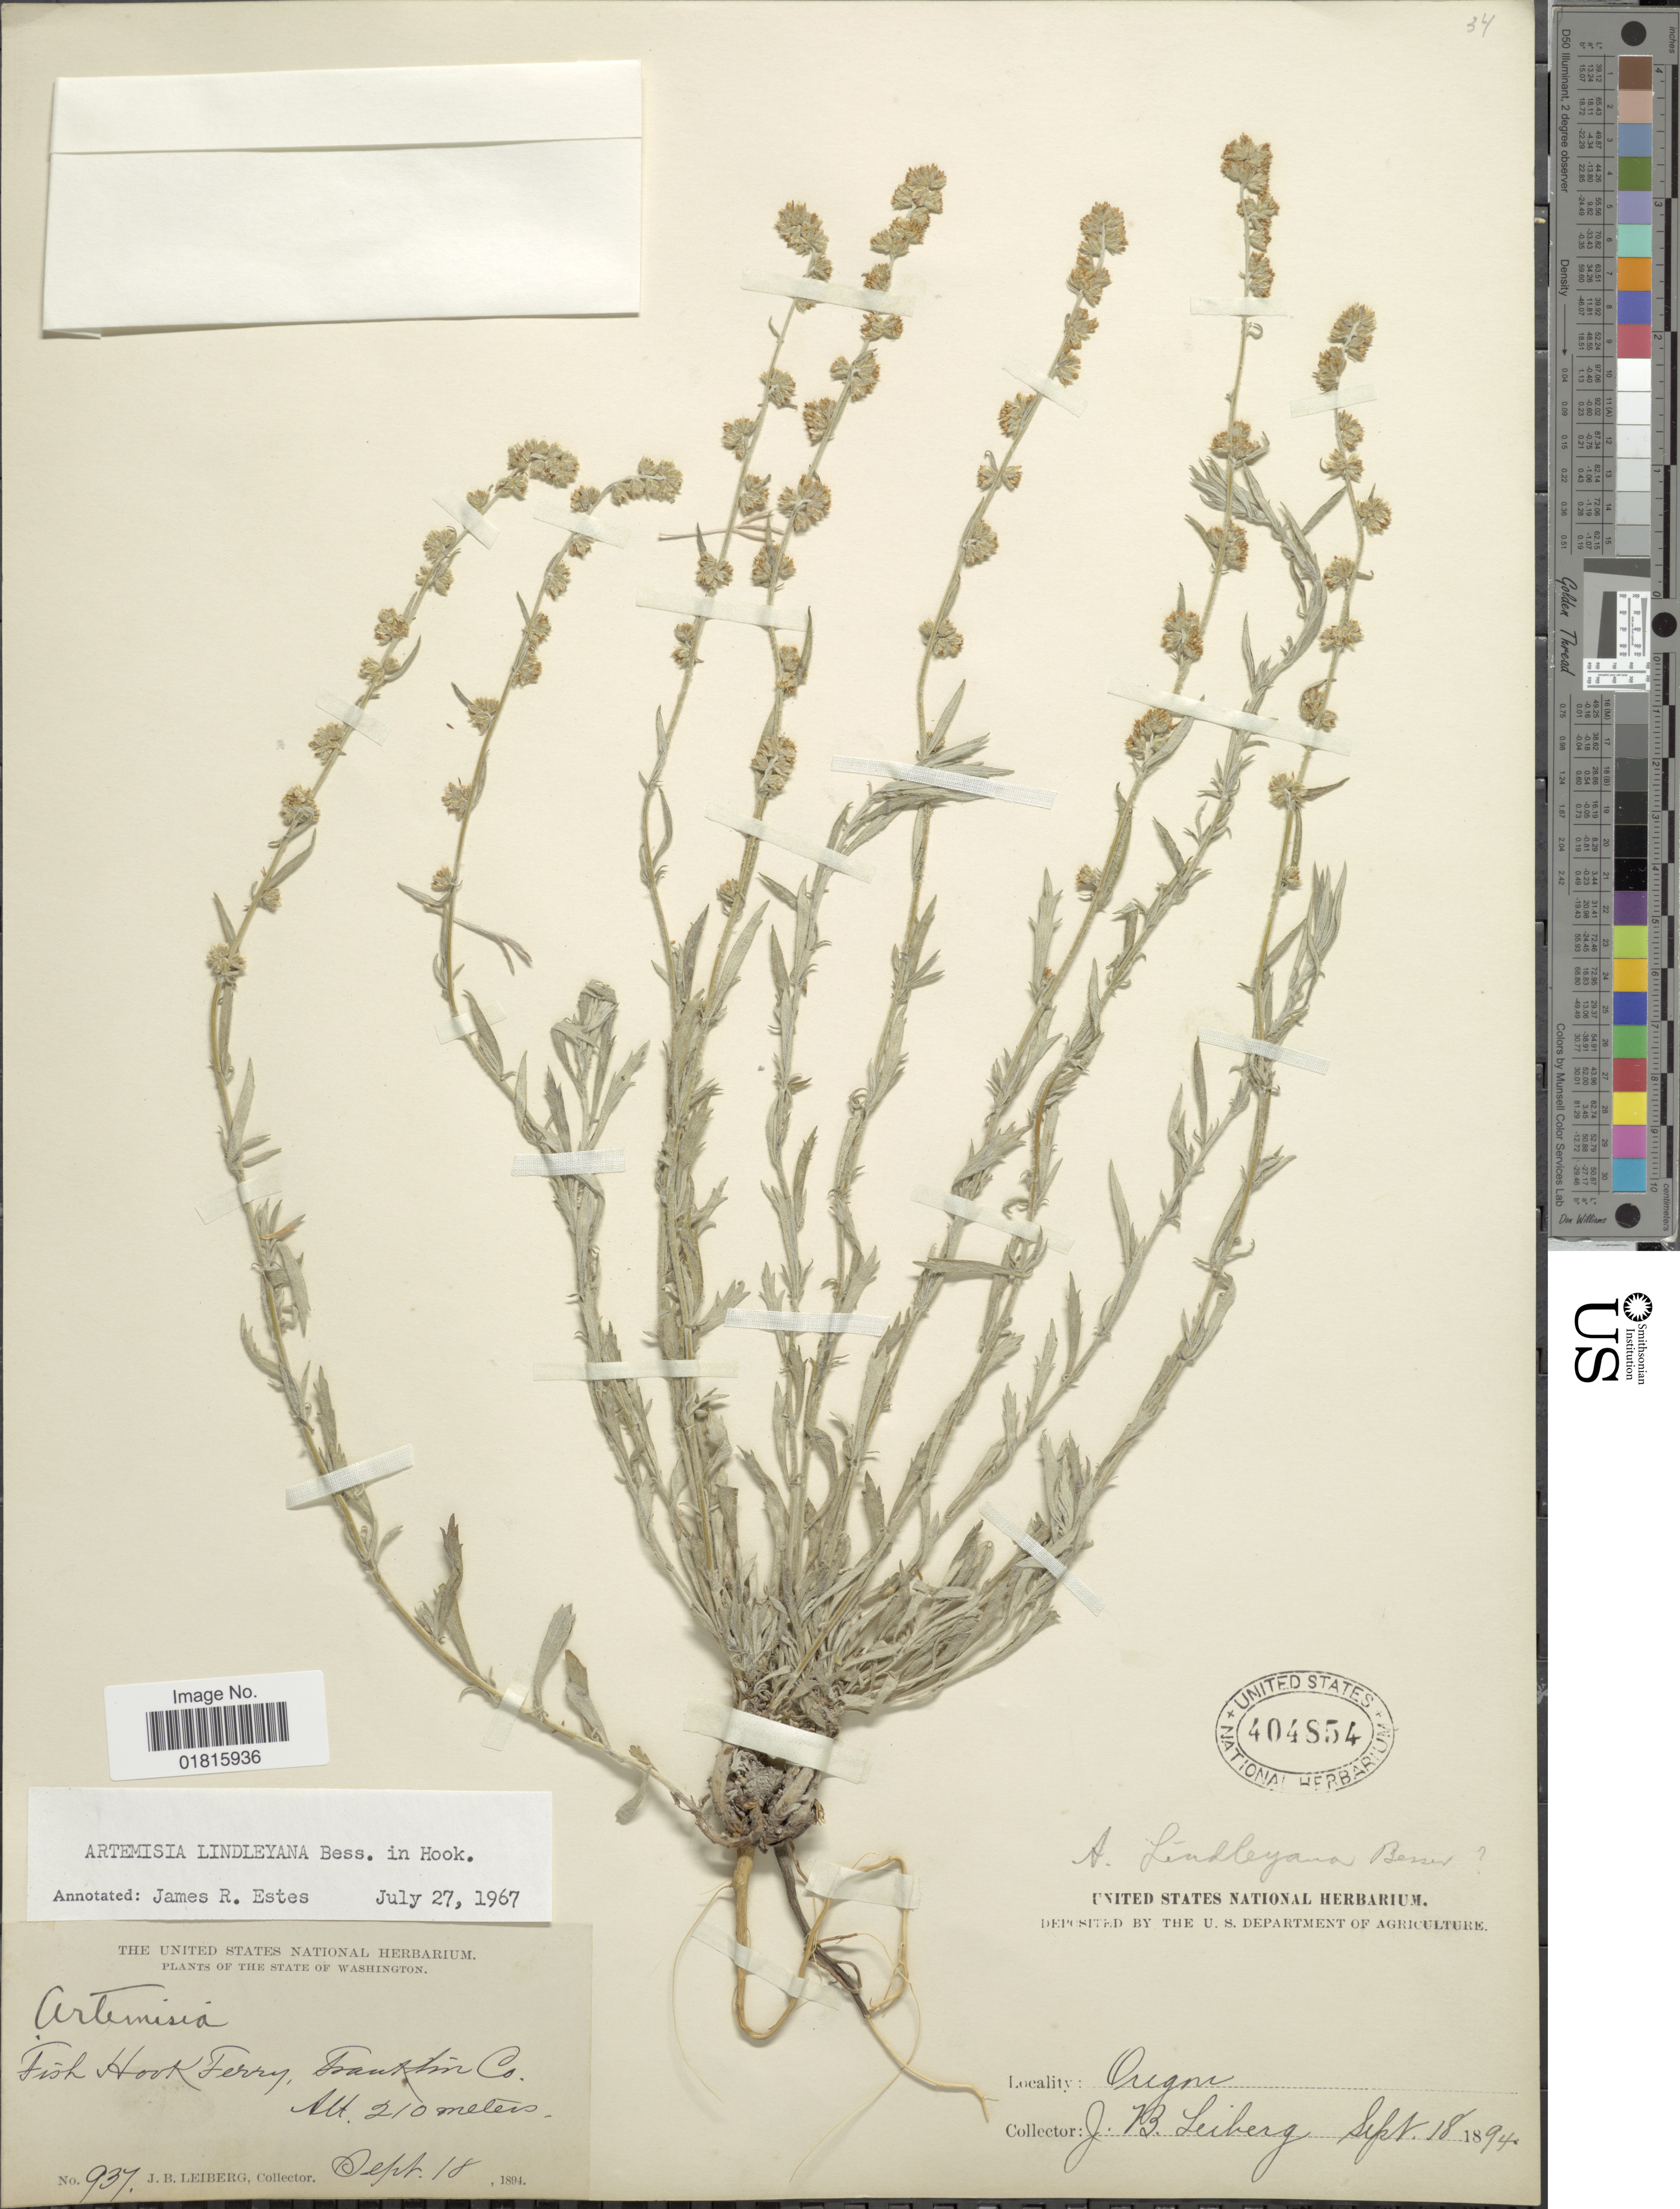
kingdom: Plantae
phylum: Tracheophyta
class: Magnoliopsida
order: Asterales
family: Asteraceae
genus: Artemisia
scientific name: Artemisia lindleyana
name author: Besser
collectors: J. B. Leiberg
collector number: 937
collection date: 1894-09-18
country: United States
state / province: Washington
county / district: Franklin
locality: Washington, Oregon, Fish Hook Ferry, Franklin Co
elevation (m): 210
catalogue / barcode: US 404854